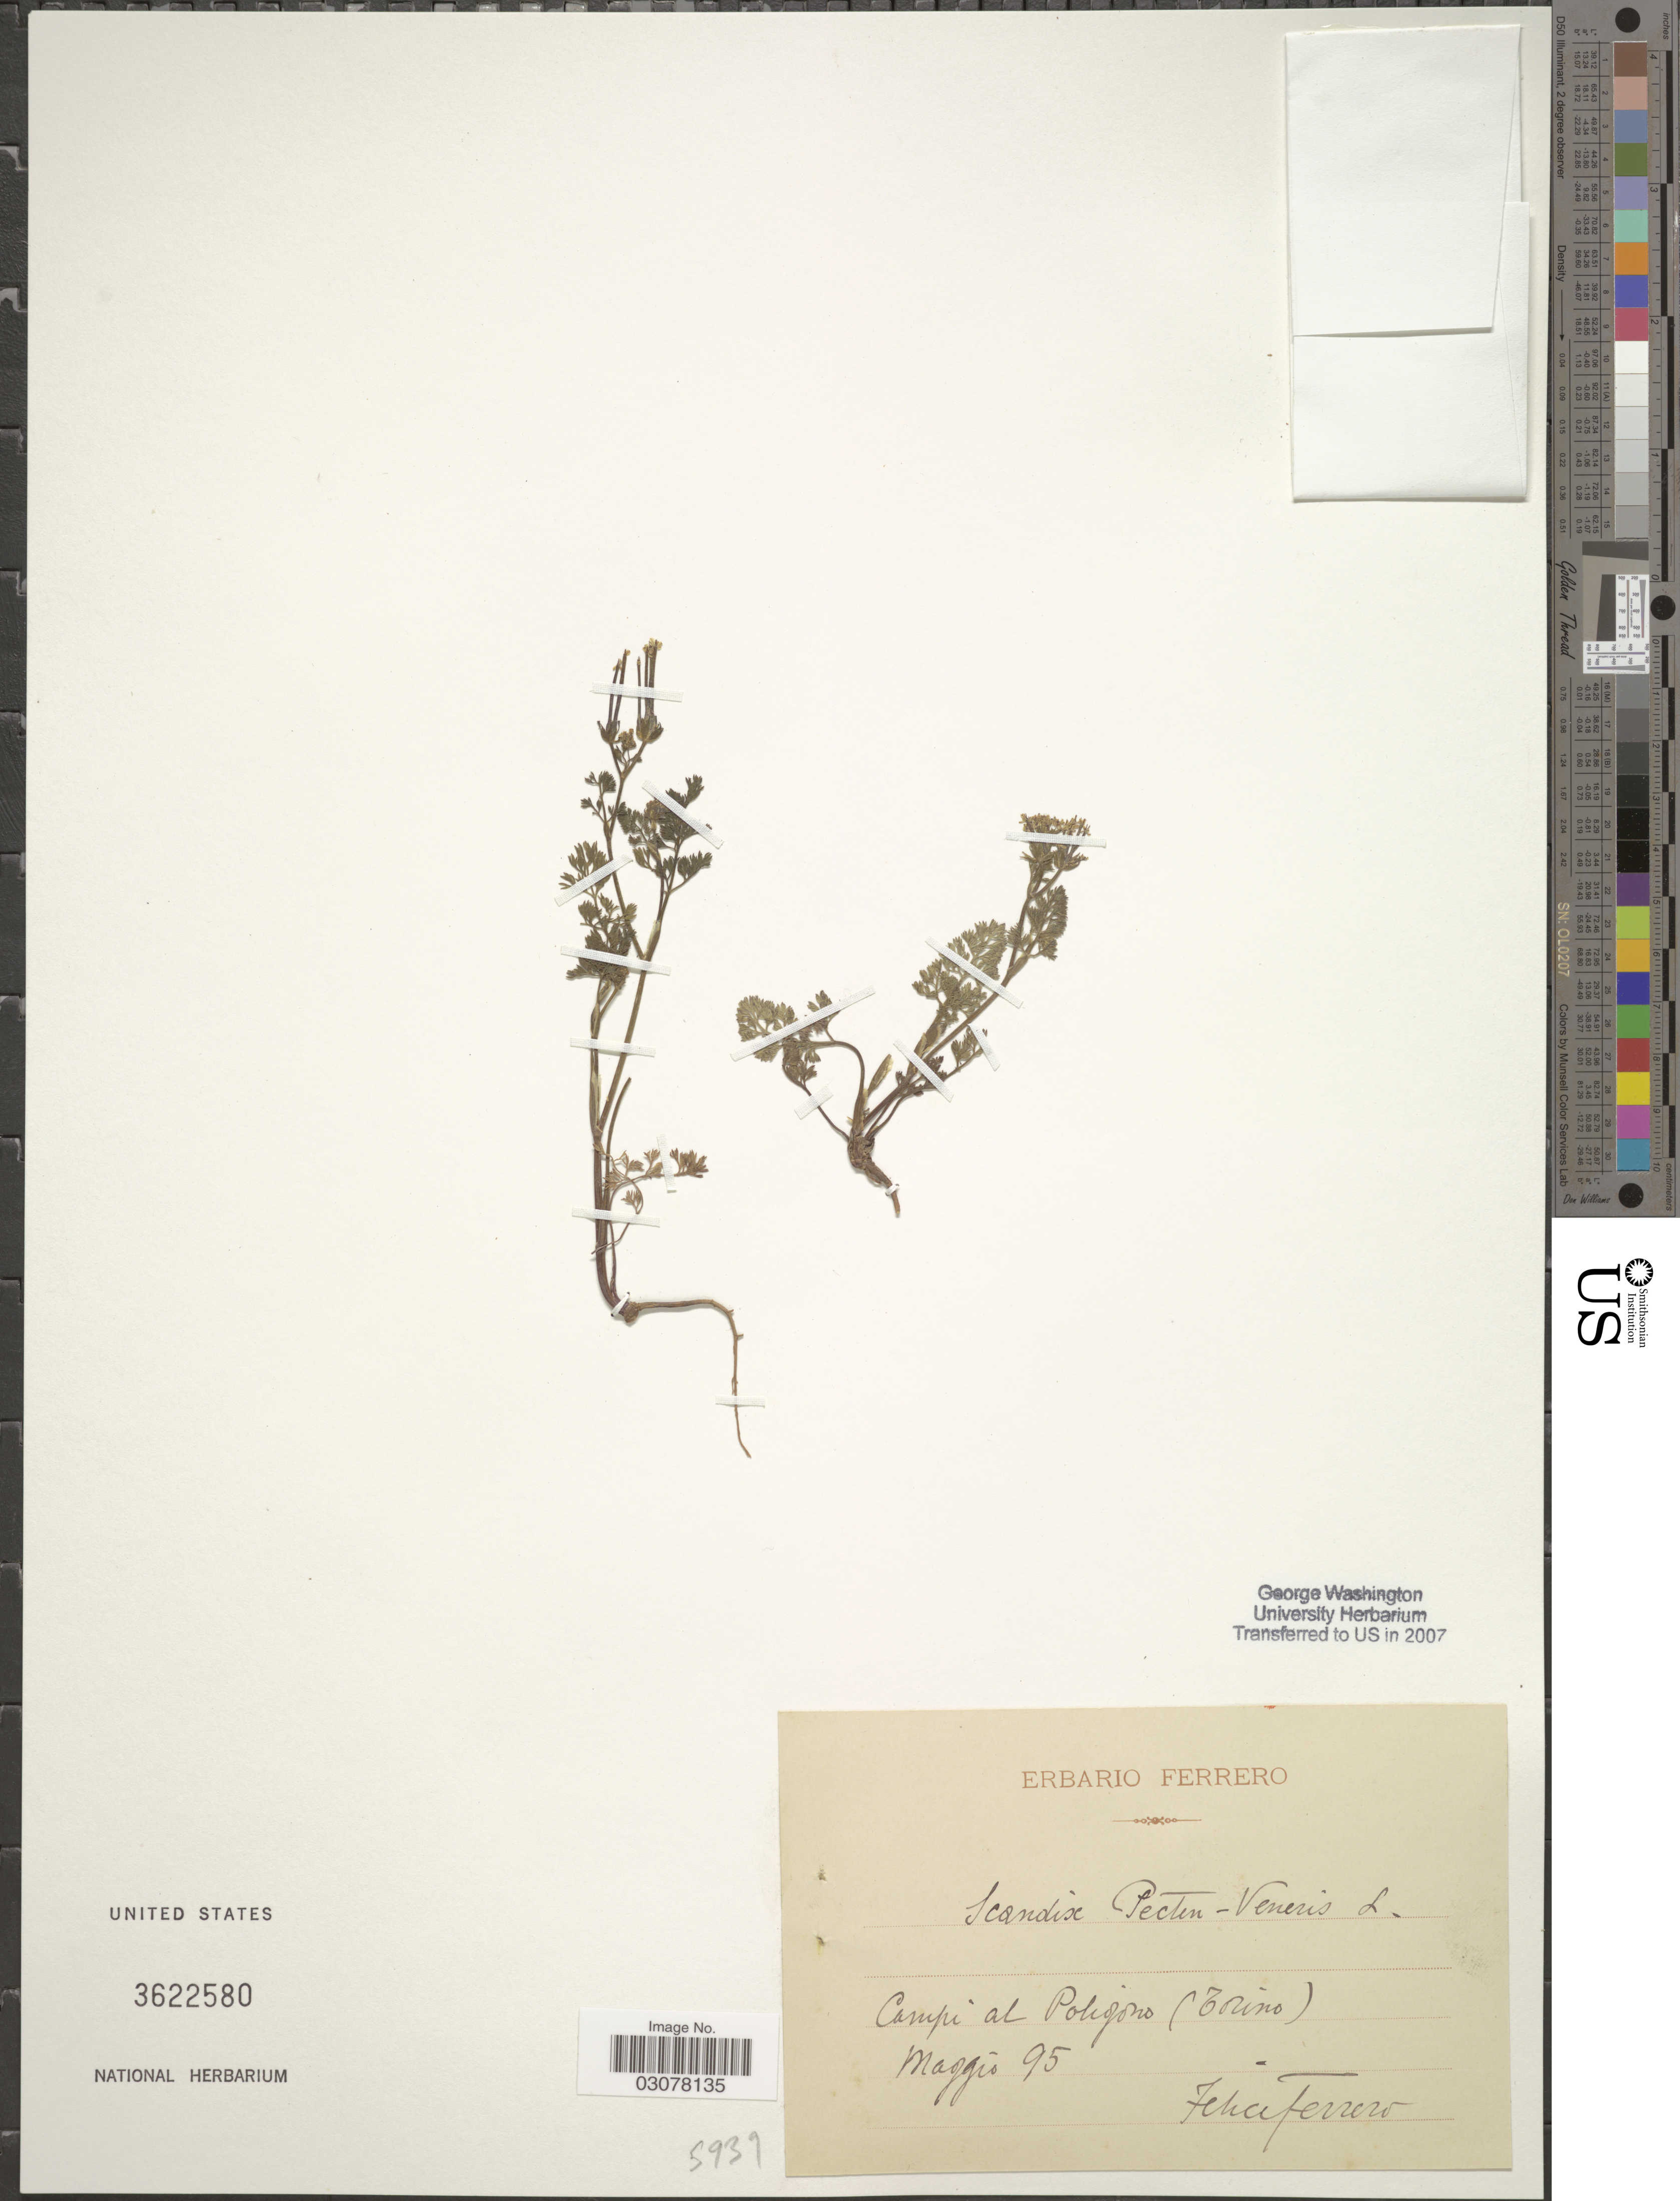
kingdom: Plantae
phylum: Tracheophyta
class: Magnoliopsida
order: Apiales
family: Apiaceae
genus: Scandix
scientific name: Scandix pecten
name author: Scop.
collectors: F. Ferrero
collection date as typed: Transcribed d/m/y: /5/95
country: Italy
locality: Campi at Poligono (Torino).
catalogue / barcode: US 3622580